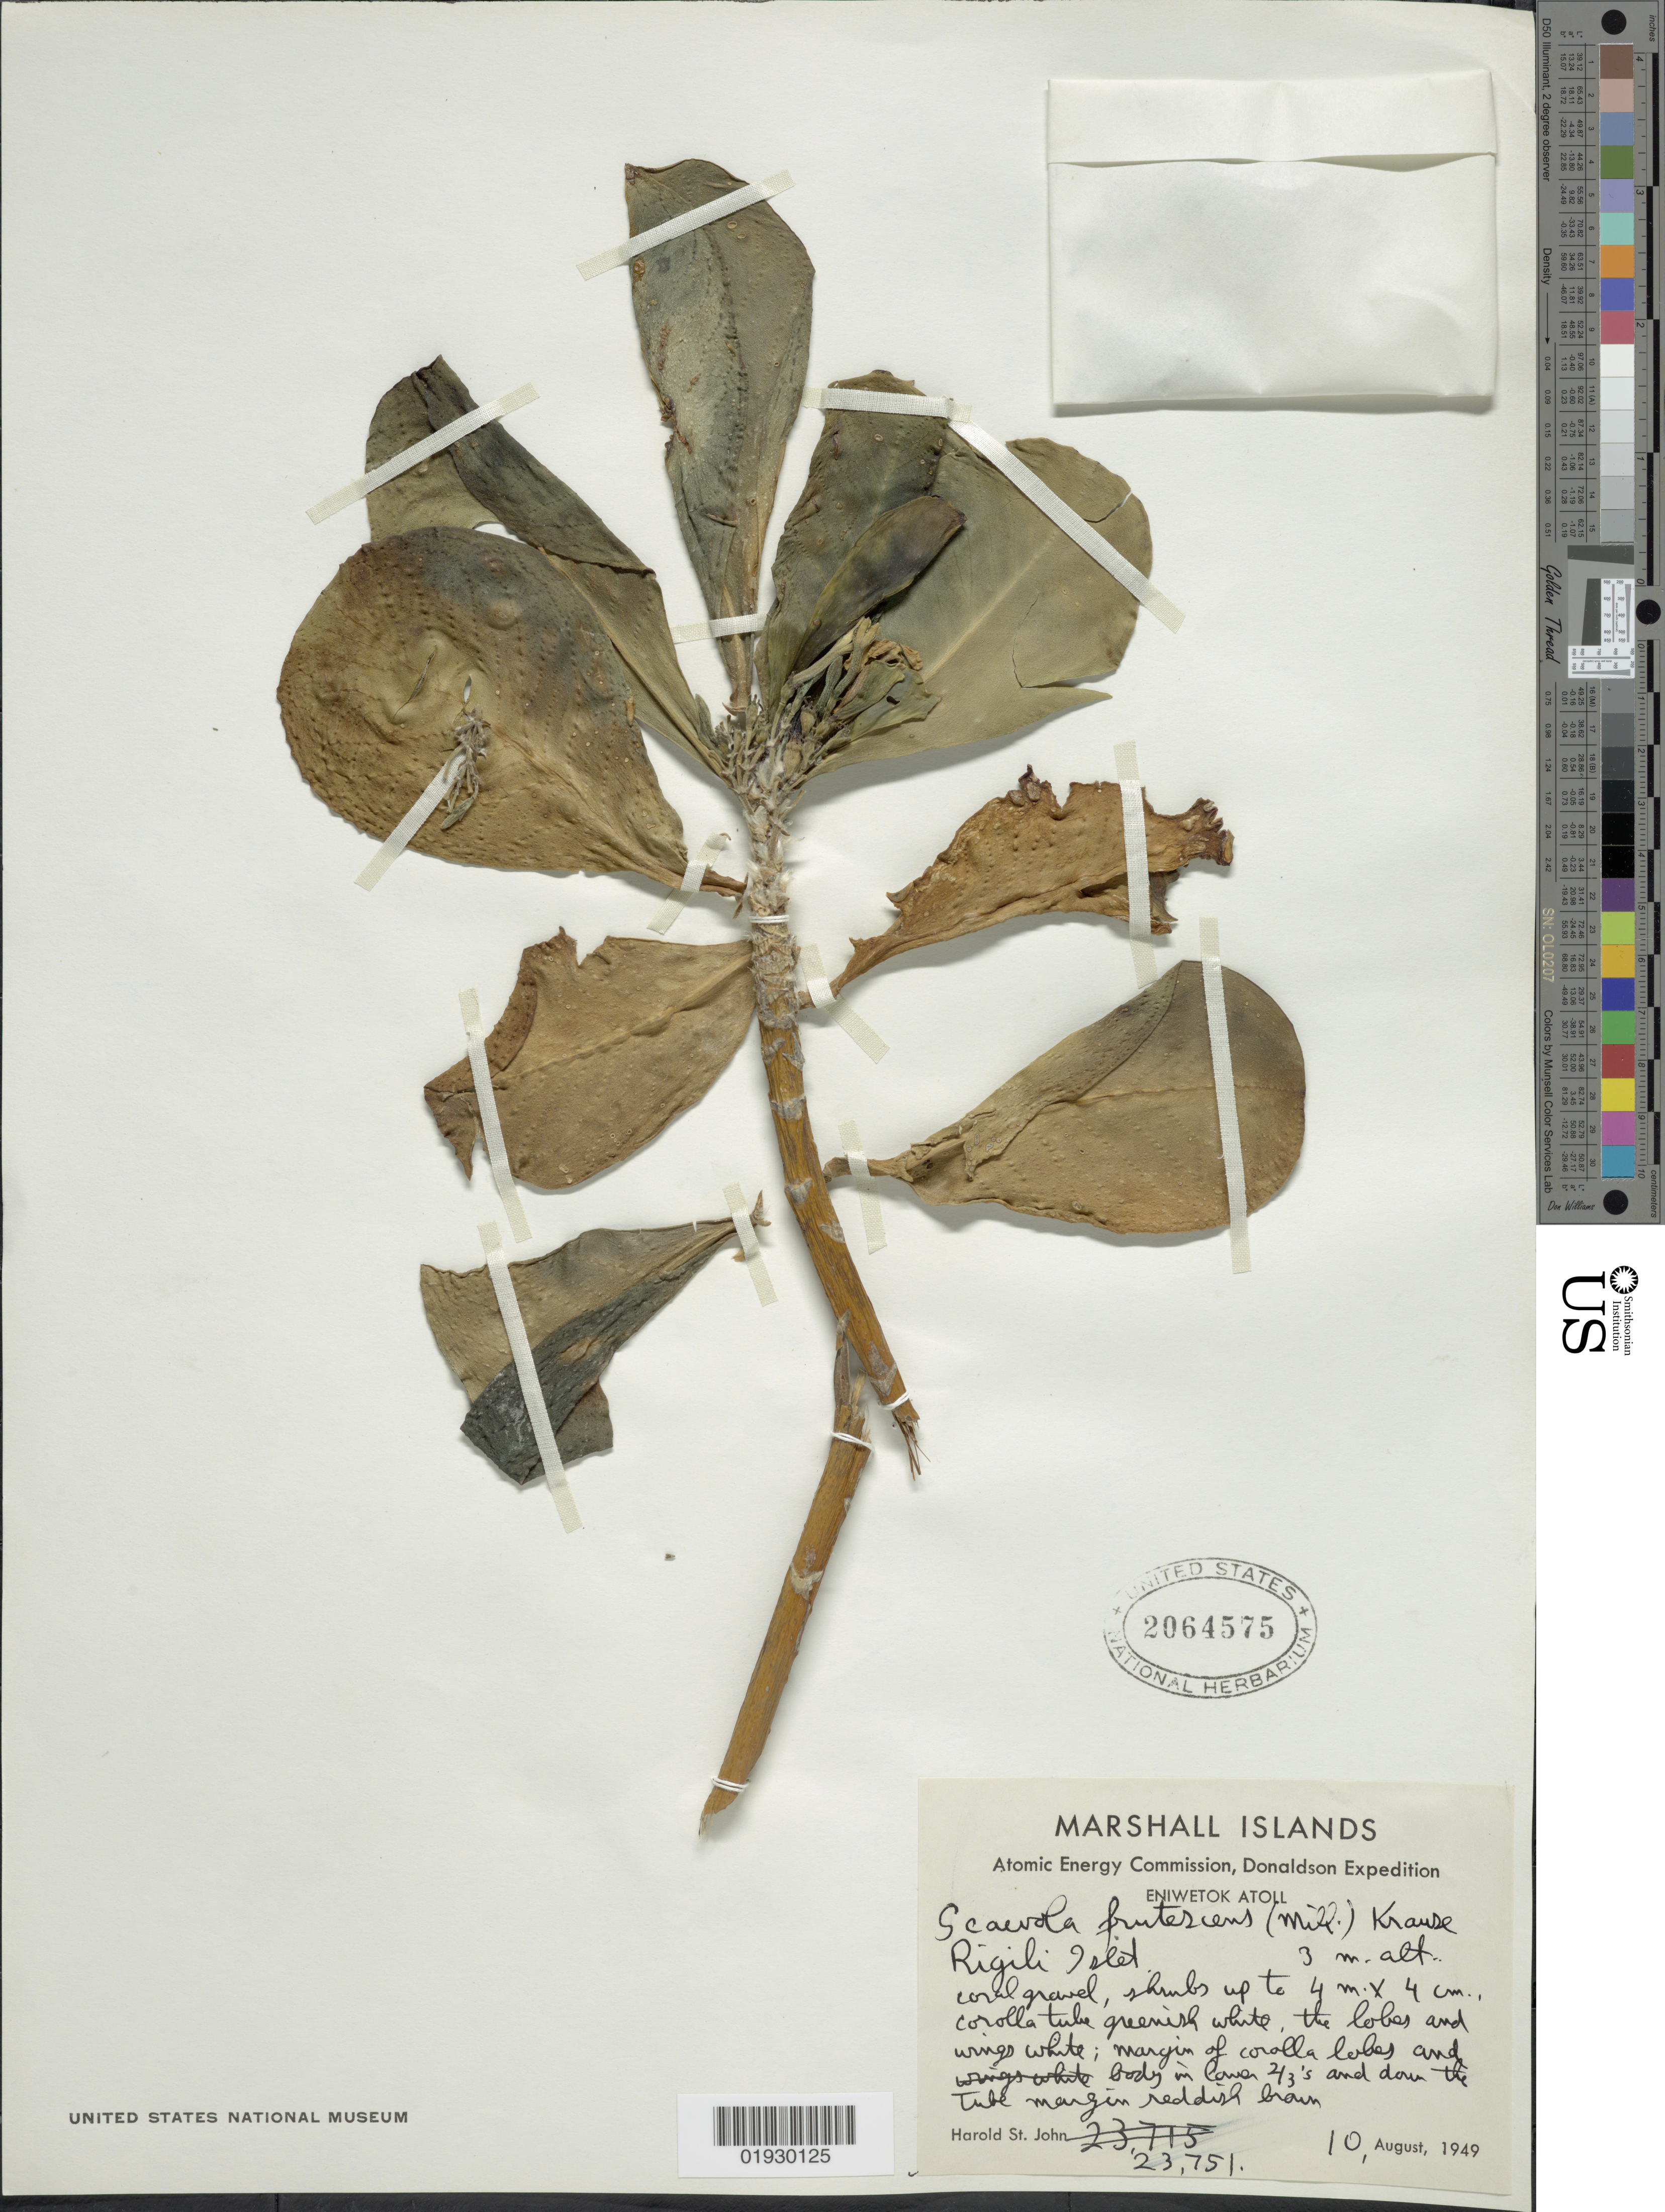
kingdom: Plantae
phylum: Tracheophyta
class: Magnoliopsida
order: Asterales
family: Goodeniaceae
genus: Scaevola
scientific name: Scaevola taccada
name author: (Gaertn.) Roxb.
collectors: H. St. John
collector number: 23751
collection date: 1949-08-10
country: Marshall Islands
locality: Eniwetok Atoll. Rigili Islet.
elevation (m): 3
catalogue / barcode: US 2064575